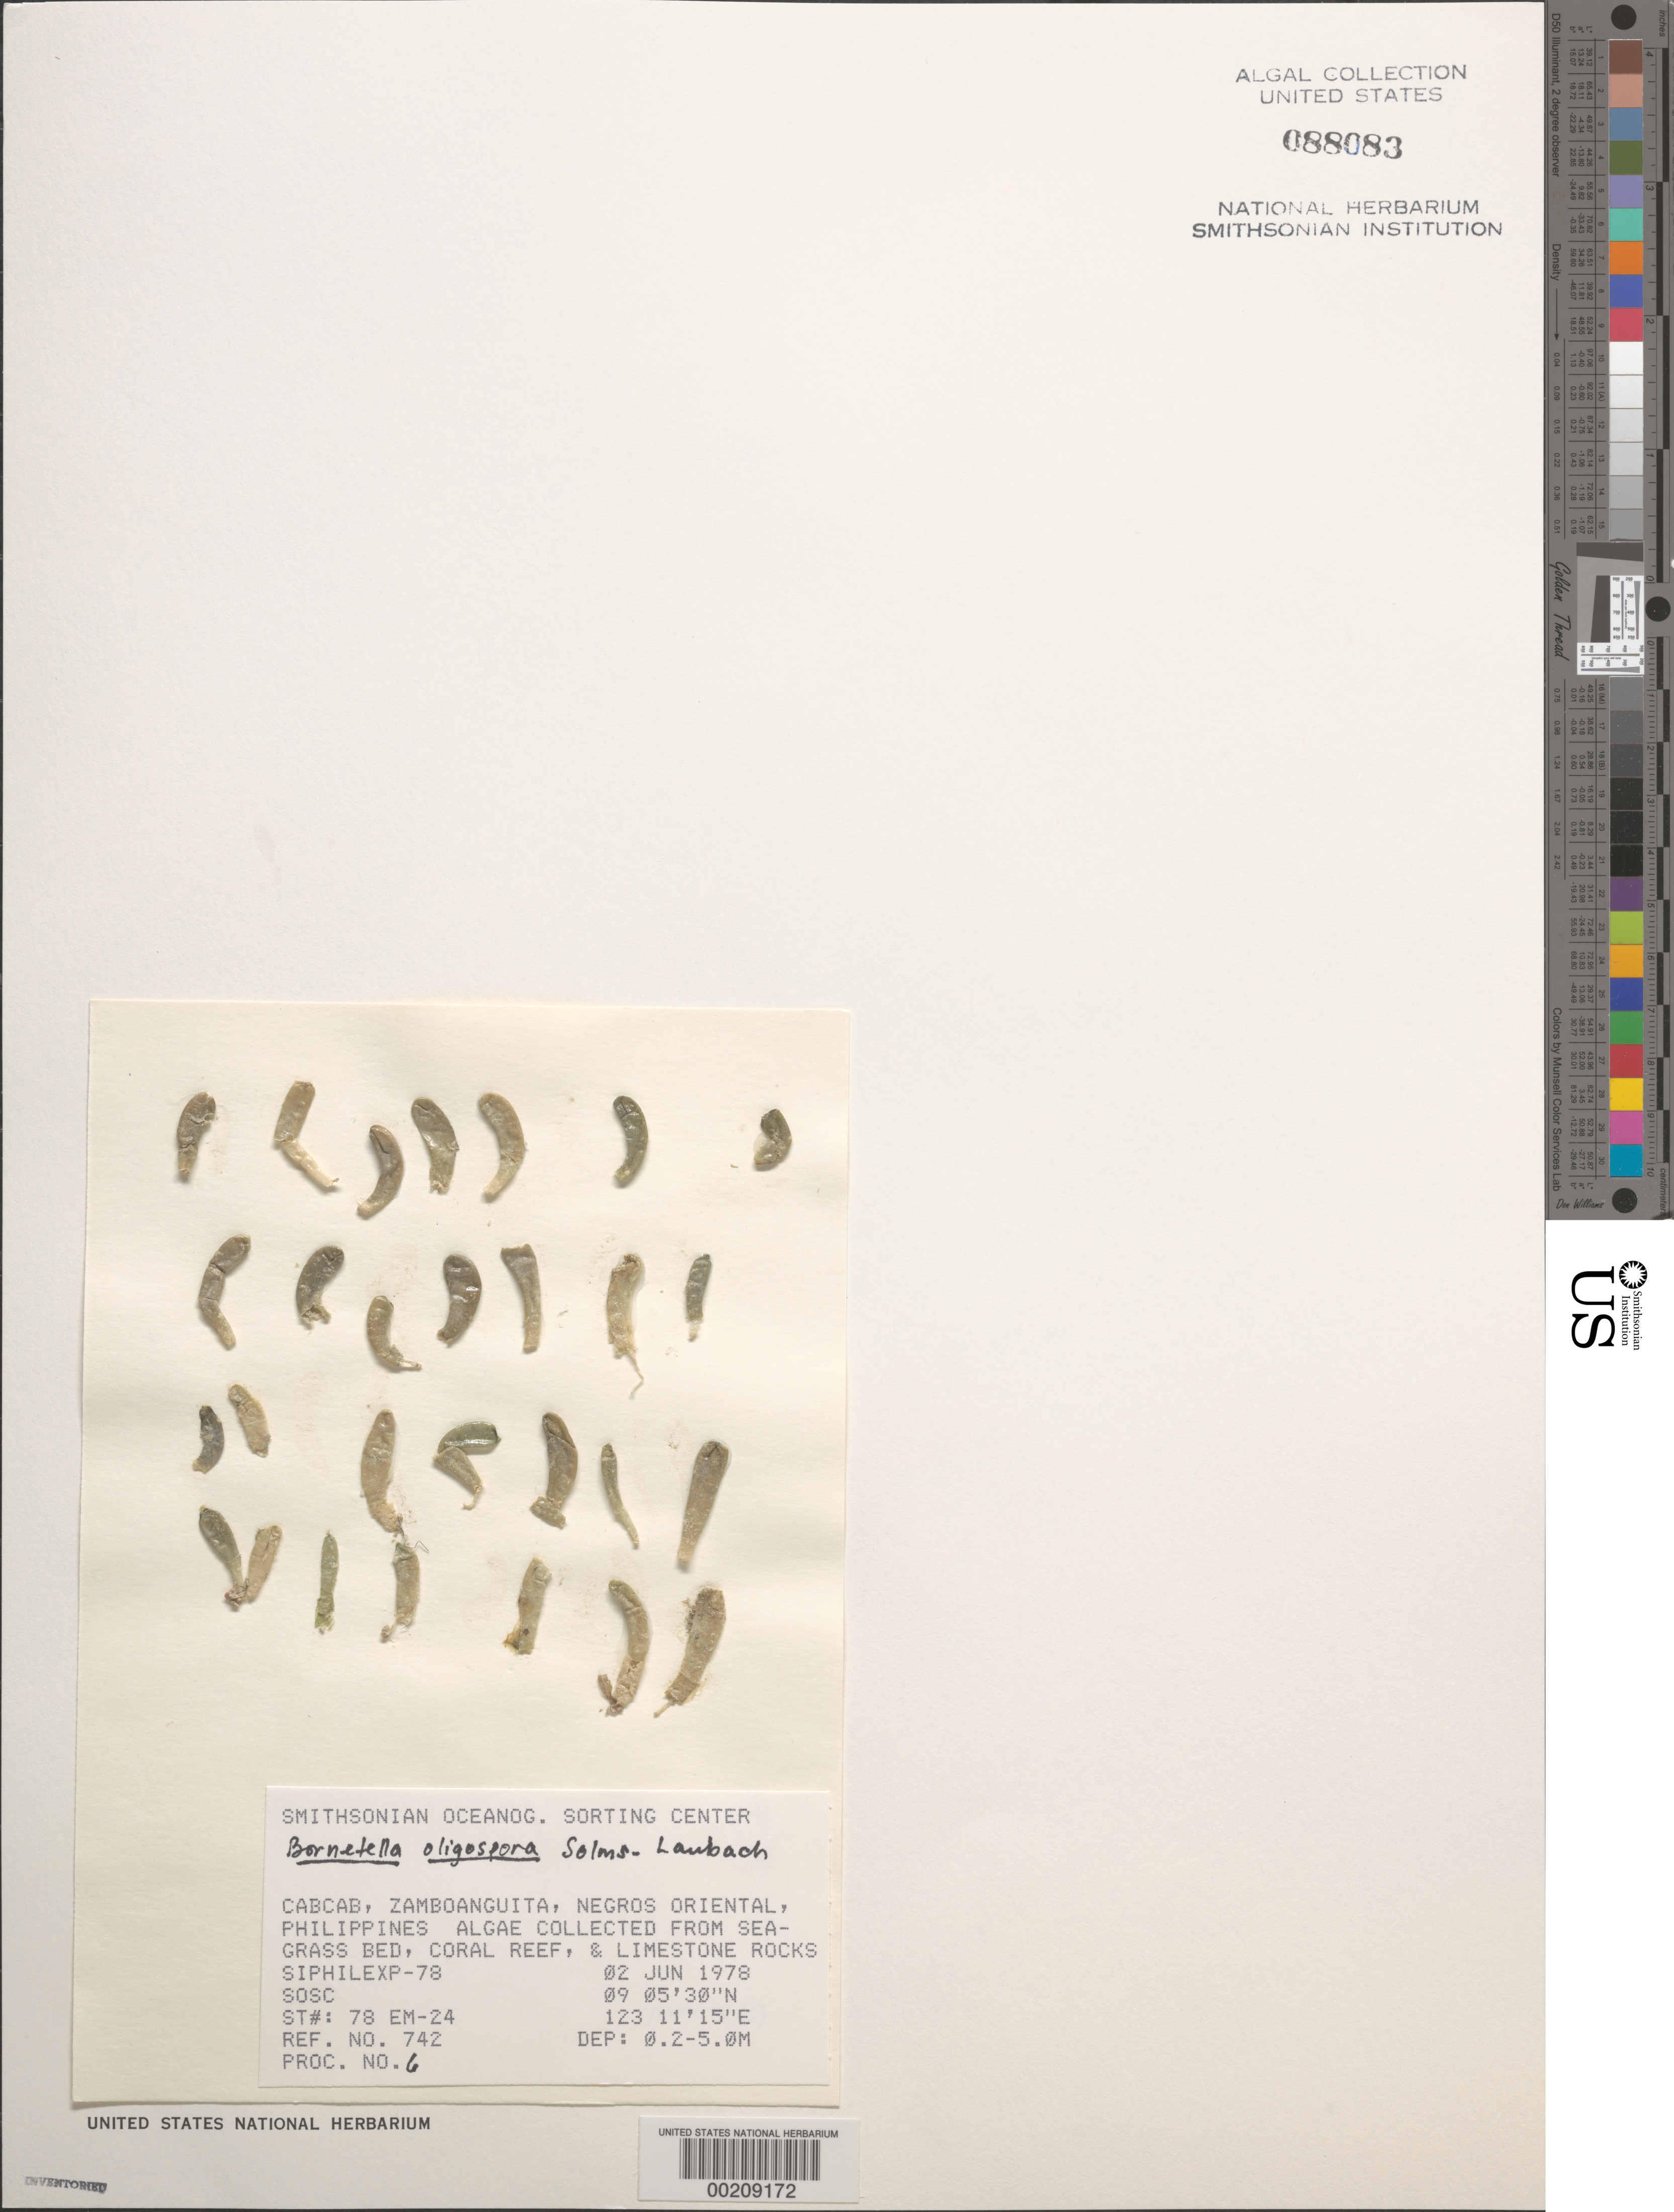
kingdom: Plantae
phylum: Chlorophyta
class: Ulvophyceae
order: Dasycladales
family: Dasycladaceae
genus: Bornetella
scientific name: Bornetella oligospora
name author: Solms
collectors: SOSC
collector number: Station 78 Em-24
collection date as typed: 02 Jun 1978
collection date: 1978-06-02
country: Philippines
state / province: Central Visayas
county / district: Negros Oriental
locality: Cabcab, zamboanguita, negros oriental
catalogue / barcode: US 88083